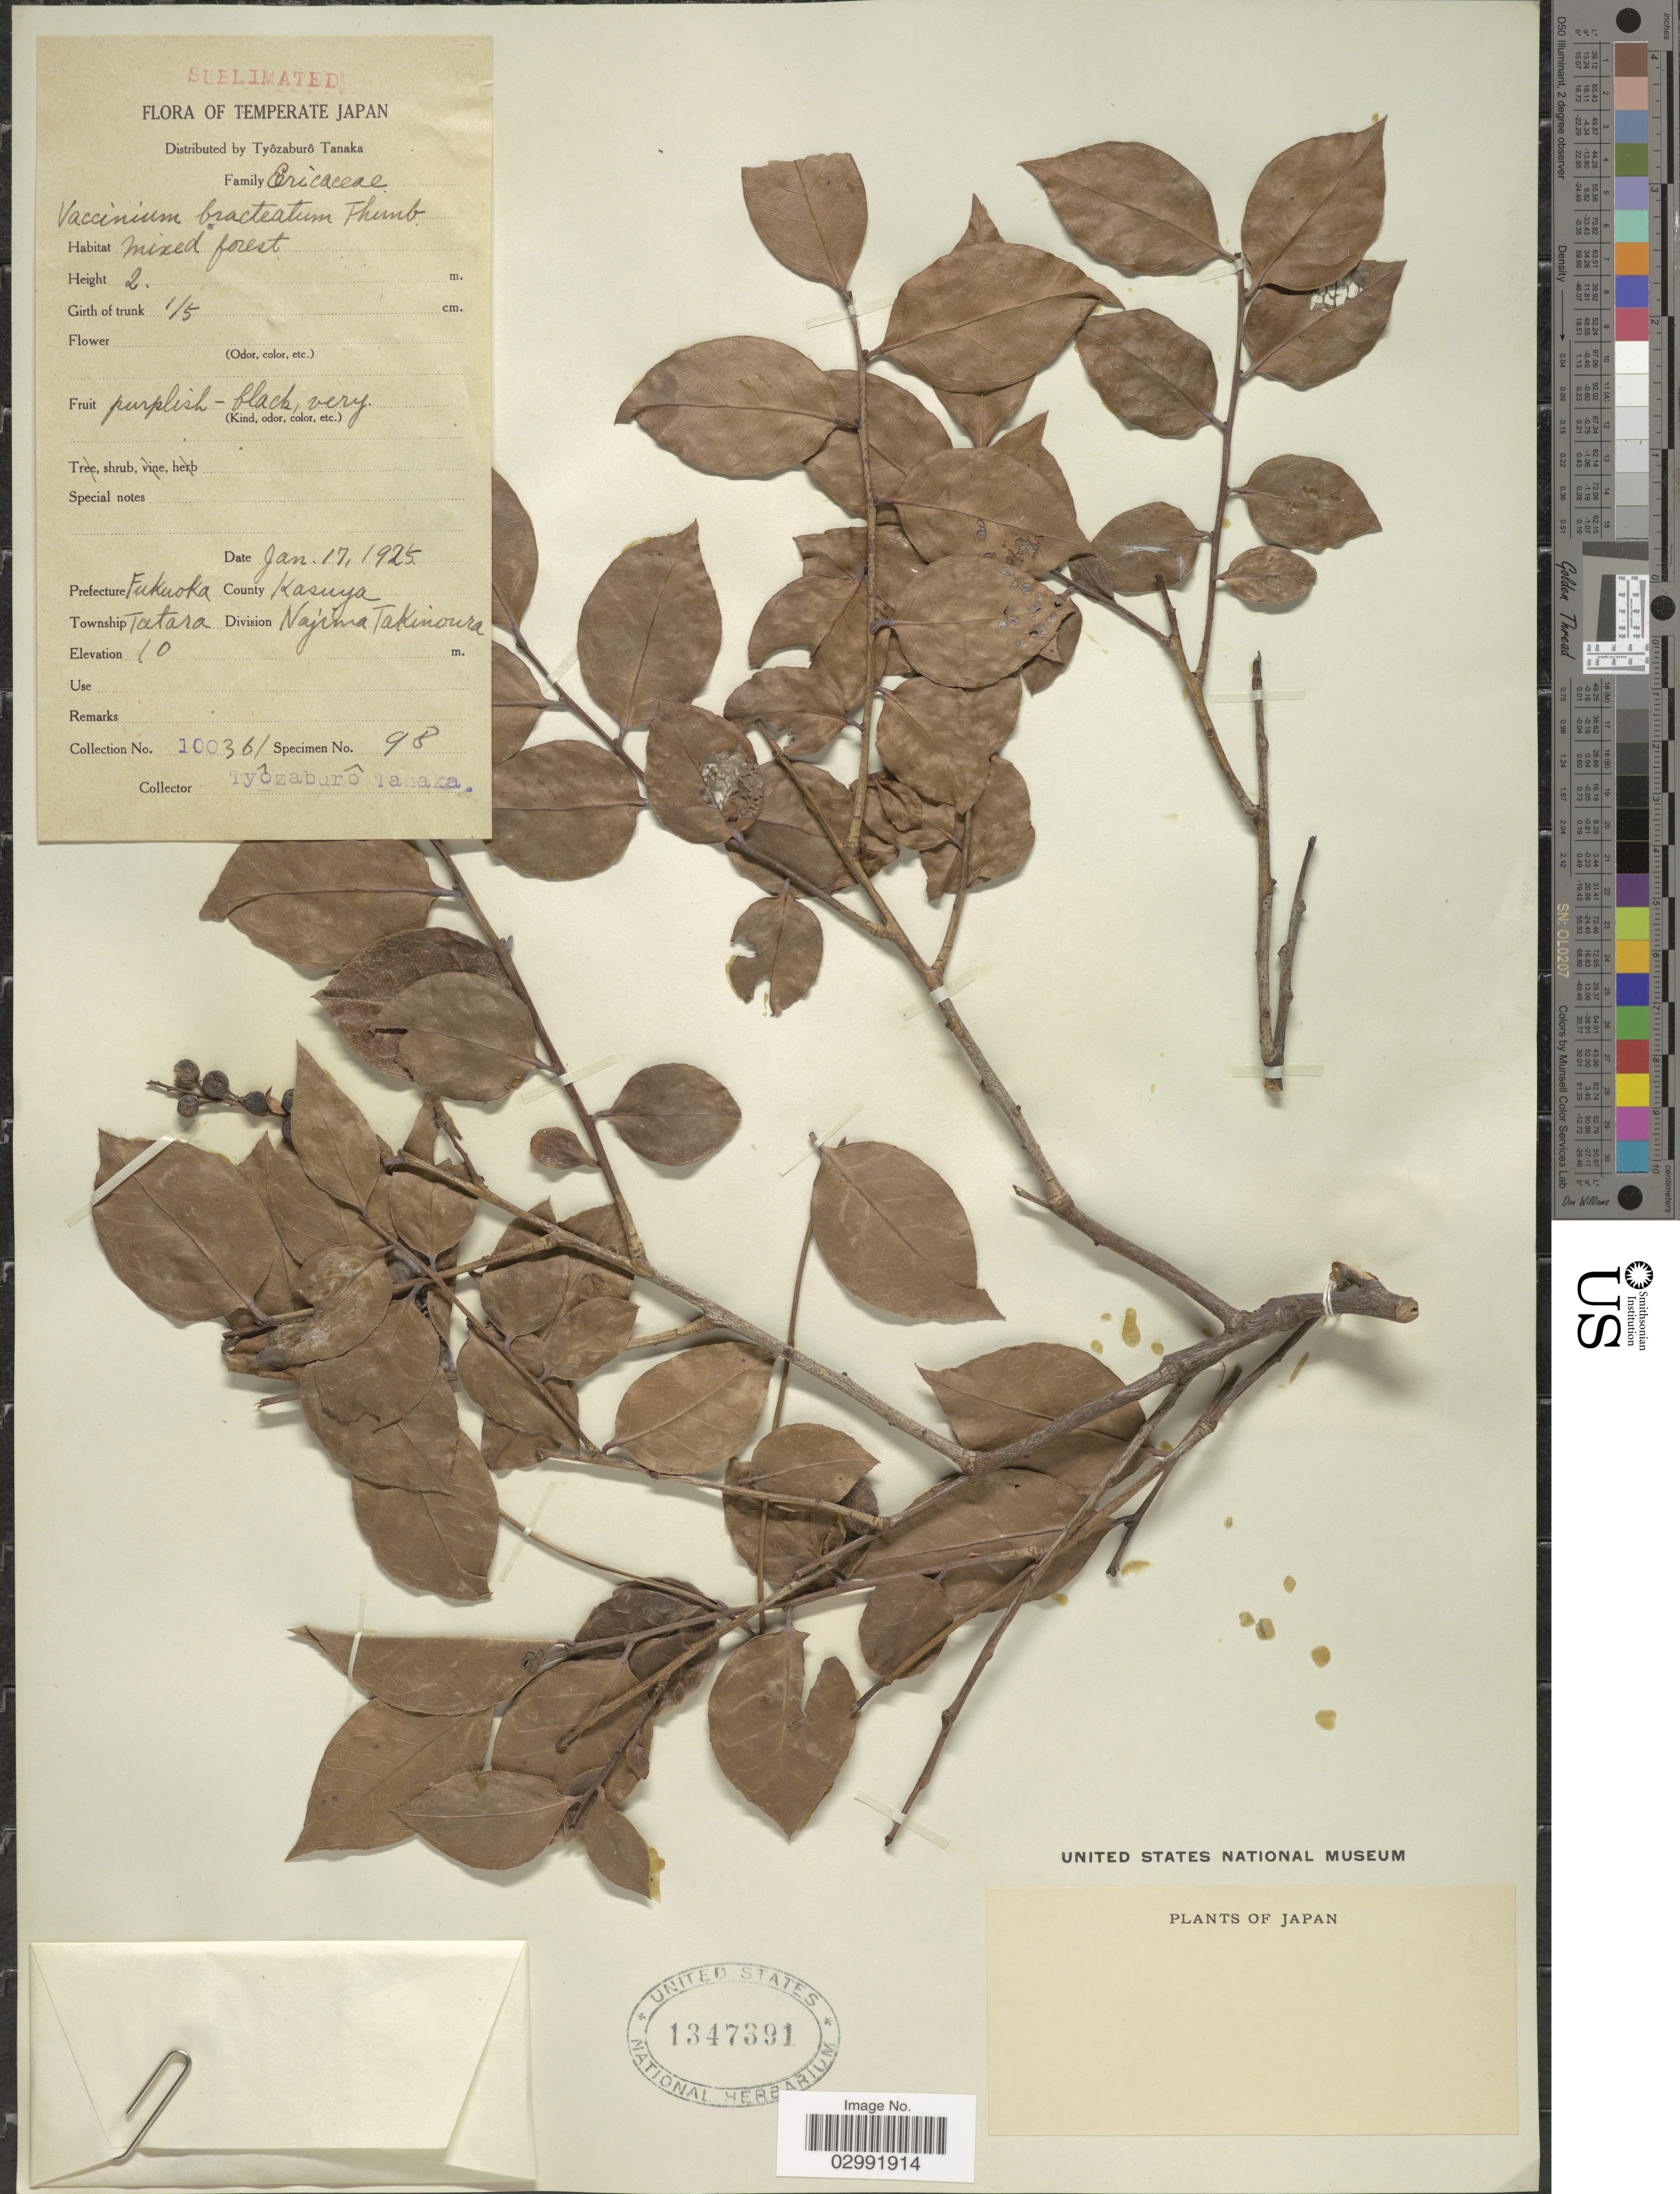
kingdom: Plantae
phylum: Tracheophyta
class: Magnoliopsida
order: Ericales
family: Ericaceae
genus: Vaccinium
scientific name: Vaccinium bracteatum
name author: Thunb.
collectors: T. Tanaka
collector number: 100361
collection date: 1925-01-17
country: Japan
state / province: Hukuoka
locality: Prefecture Fukuoka, County Kasuya, Township Tatara, Division Najima Takinoura.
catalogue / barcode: US 1347391